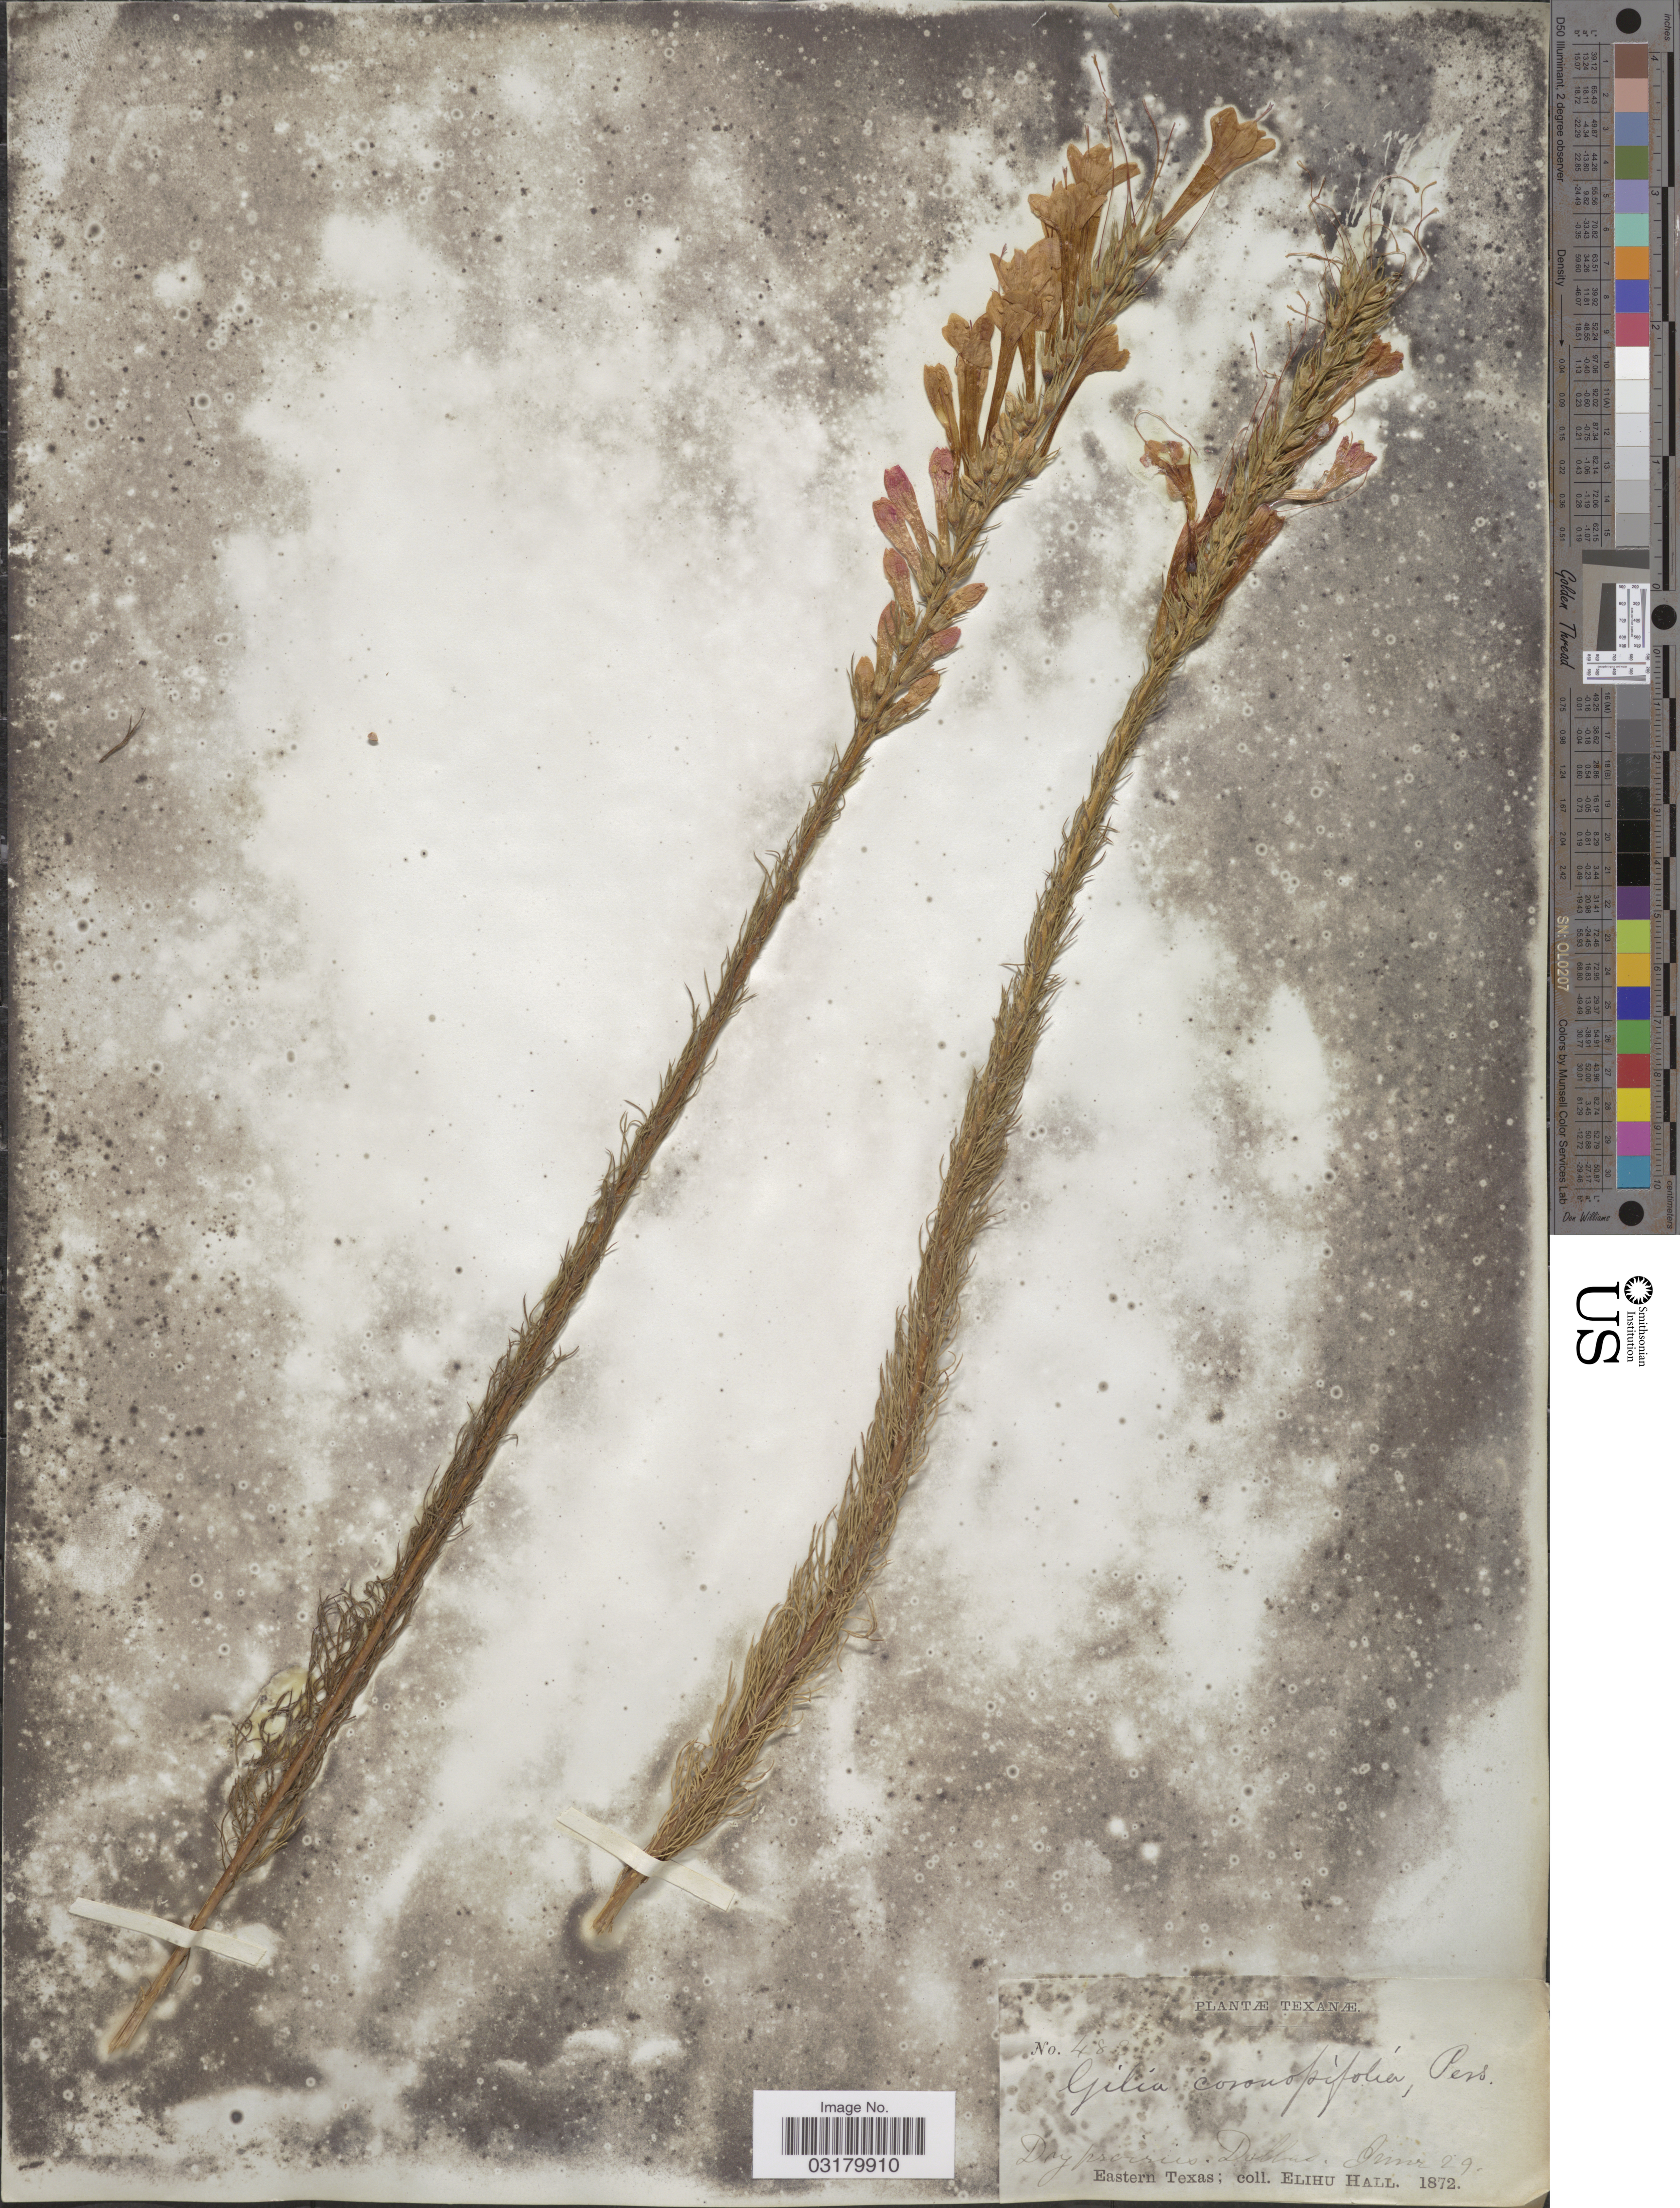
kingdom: Plantae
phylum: Tracheophyta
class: Magnoliopsida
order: Ericales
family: Polemoniaceae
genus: Ipomopsis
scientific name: Ipomopsis rubra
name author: (L.) Wherry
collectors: E. Hall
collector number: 483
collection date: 1872-06-29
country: United States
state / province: Texas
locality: Texanæ. Dallas. Eastern Texas.